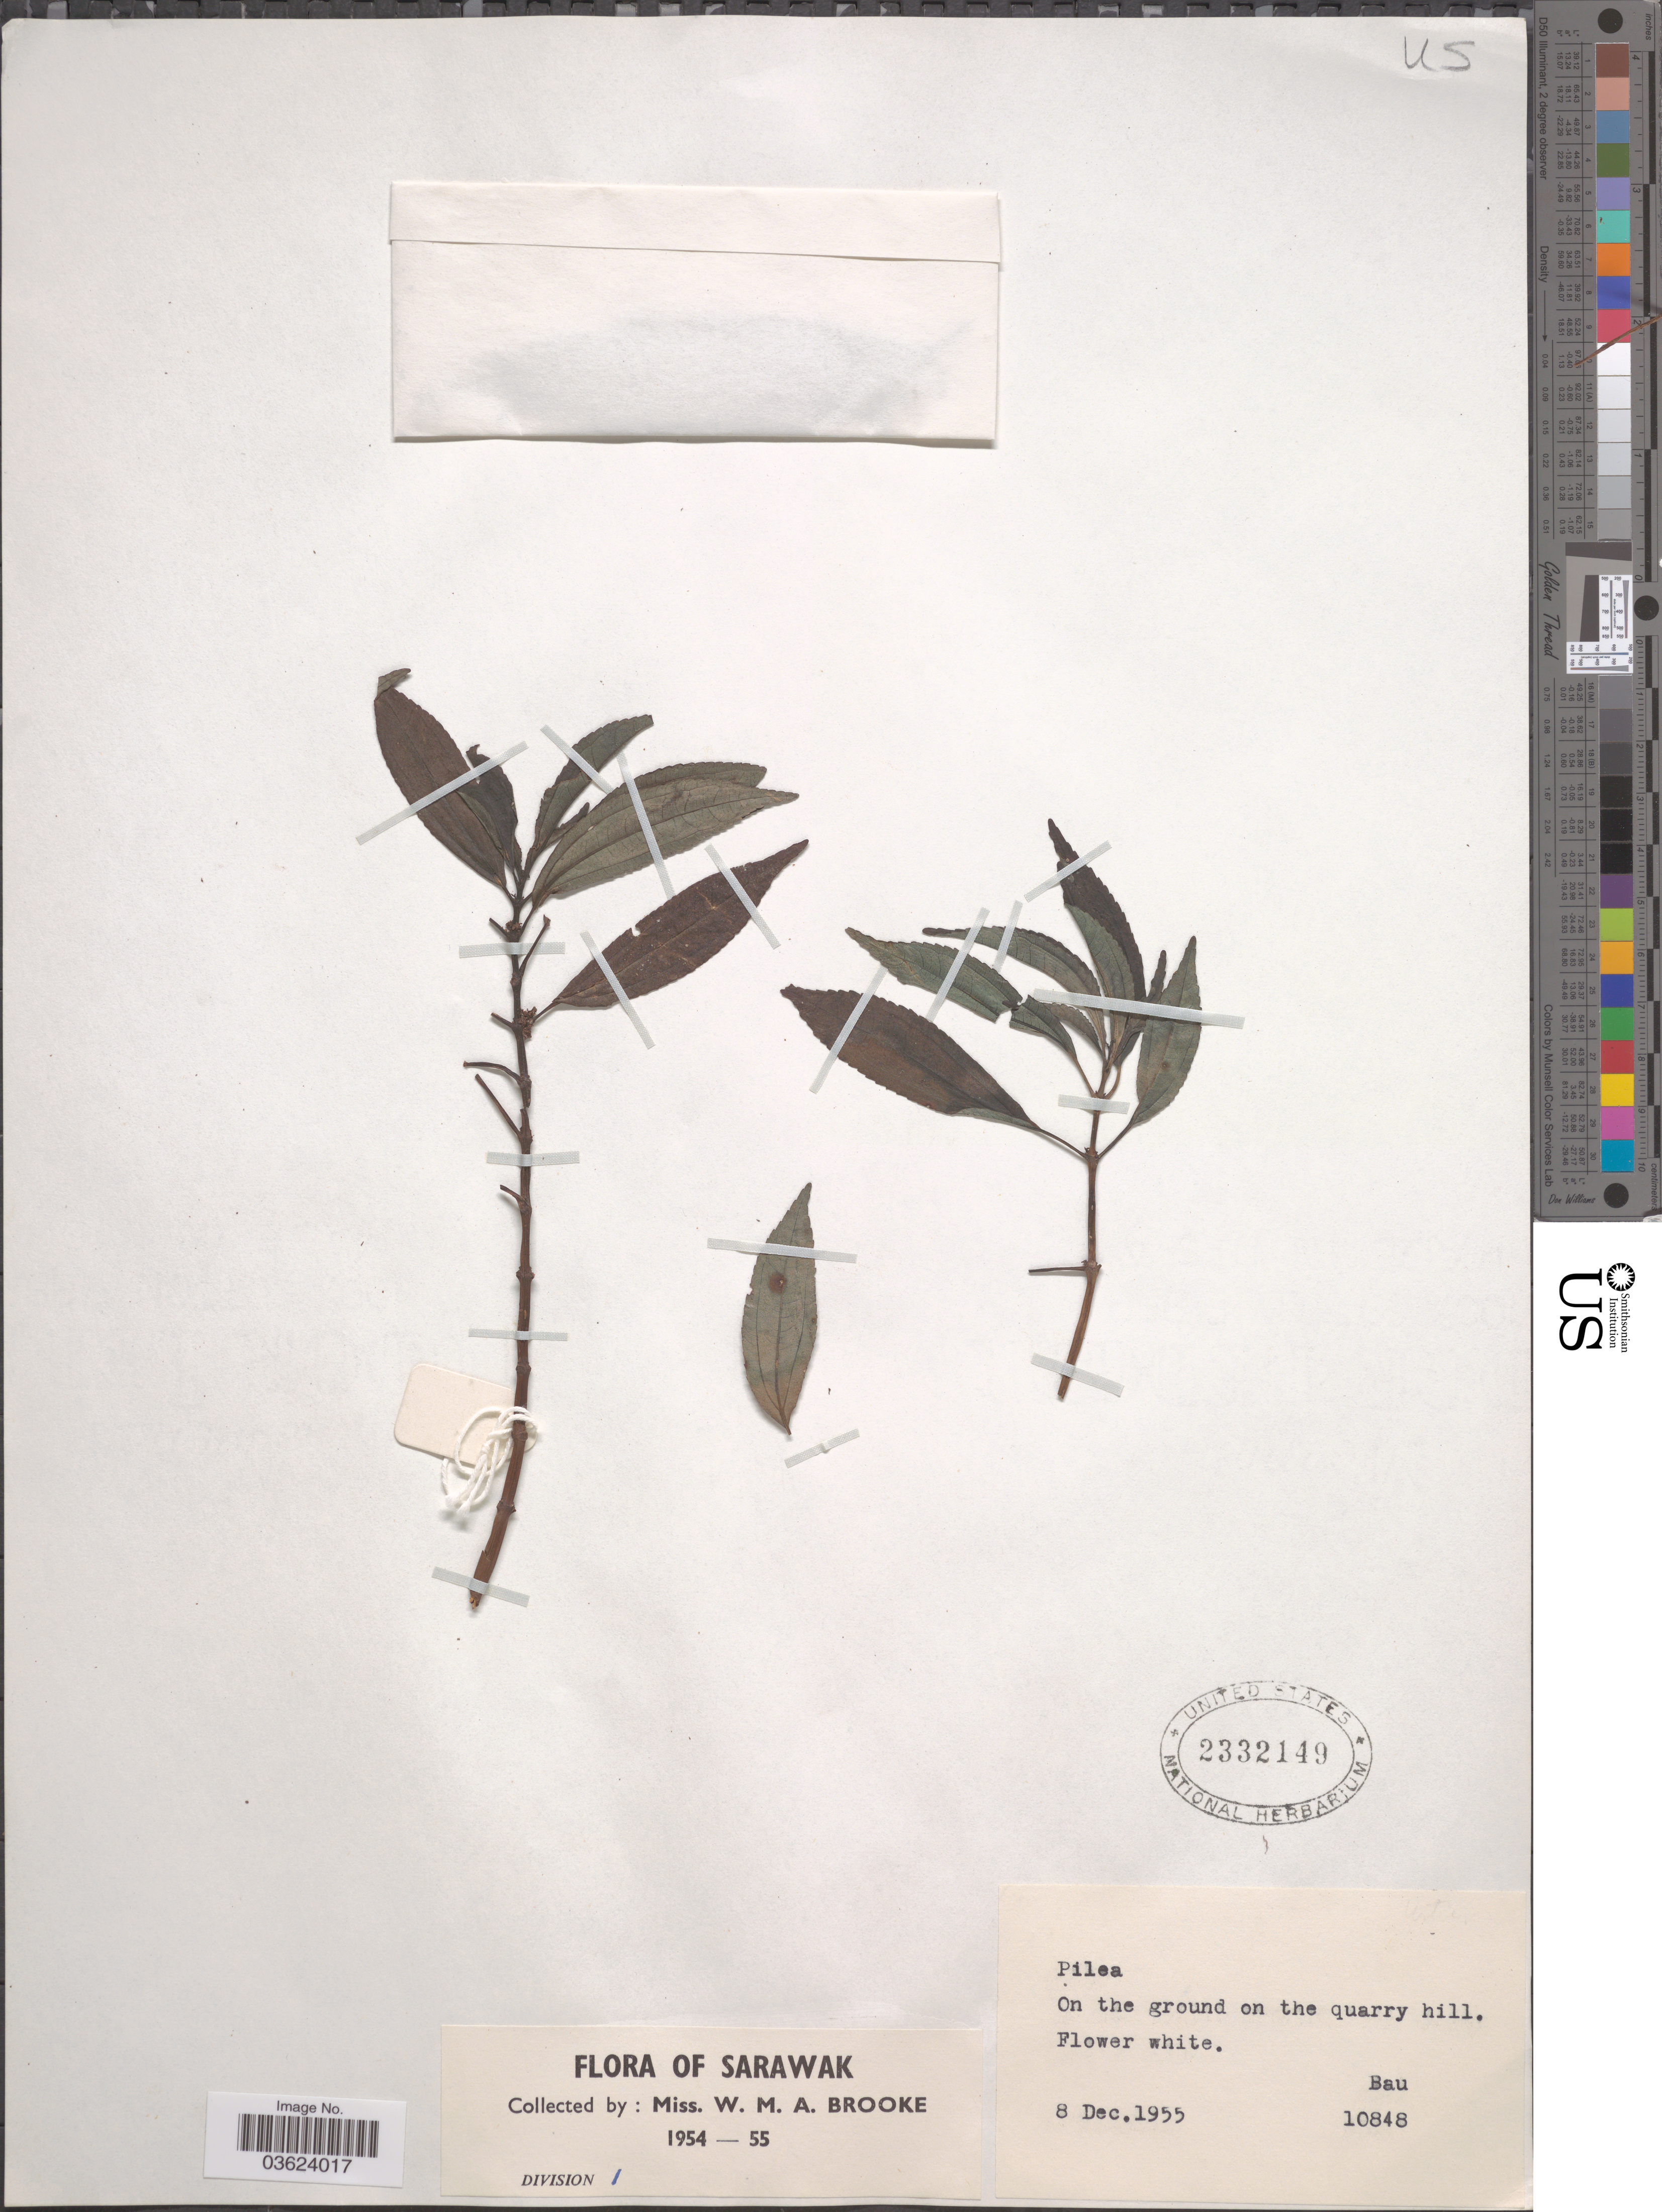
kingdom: Plantae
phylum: Tracheophyta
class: Magnoliopsida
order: Rosales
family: Urticaceae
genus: Pilea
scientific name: Pilea sp.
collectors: W. Brooke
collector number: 10848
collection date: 1955-12-08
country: Fiji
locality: Bau.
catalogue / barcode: US 2332149